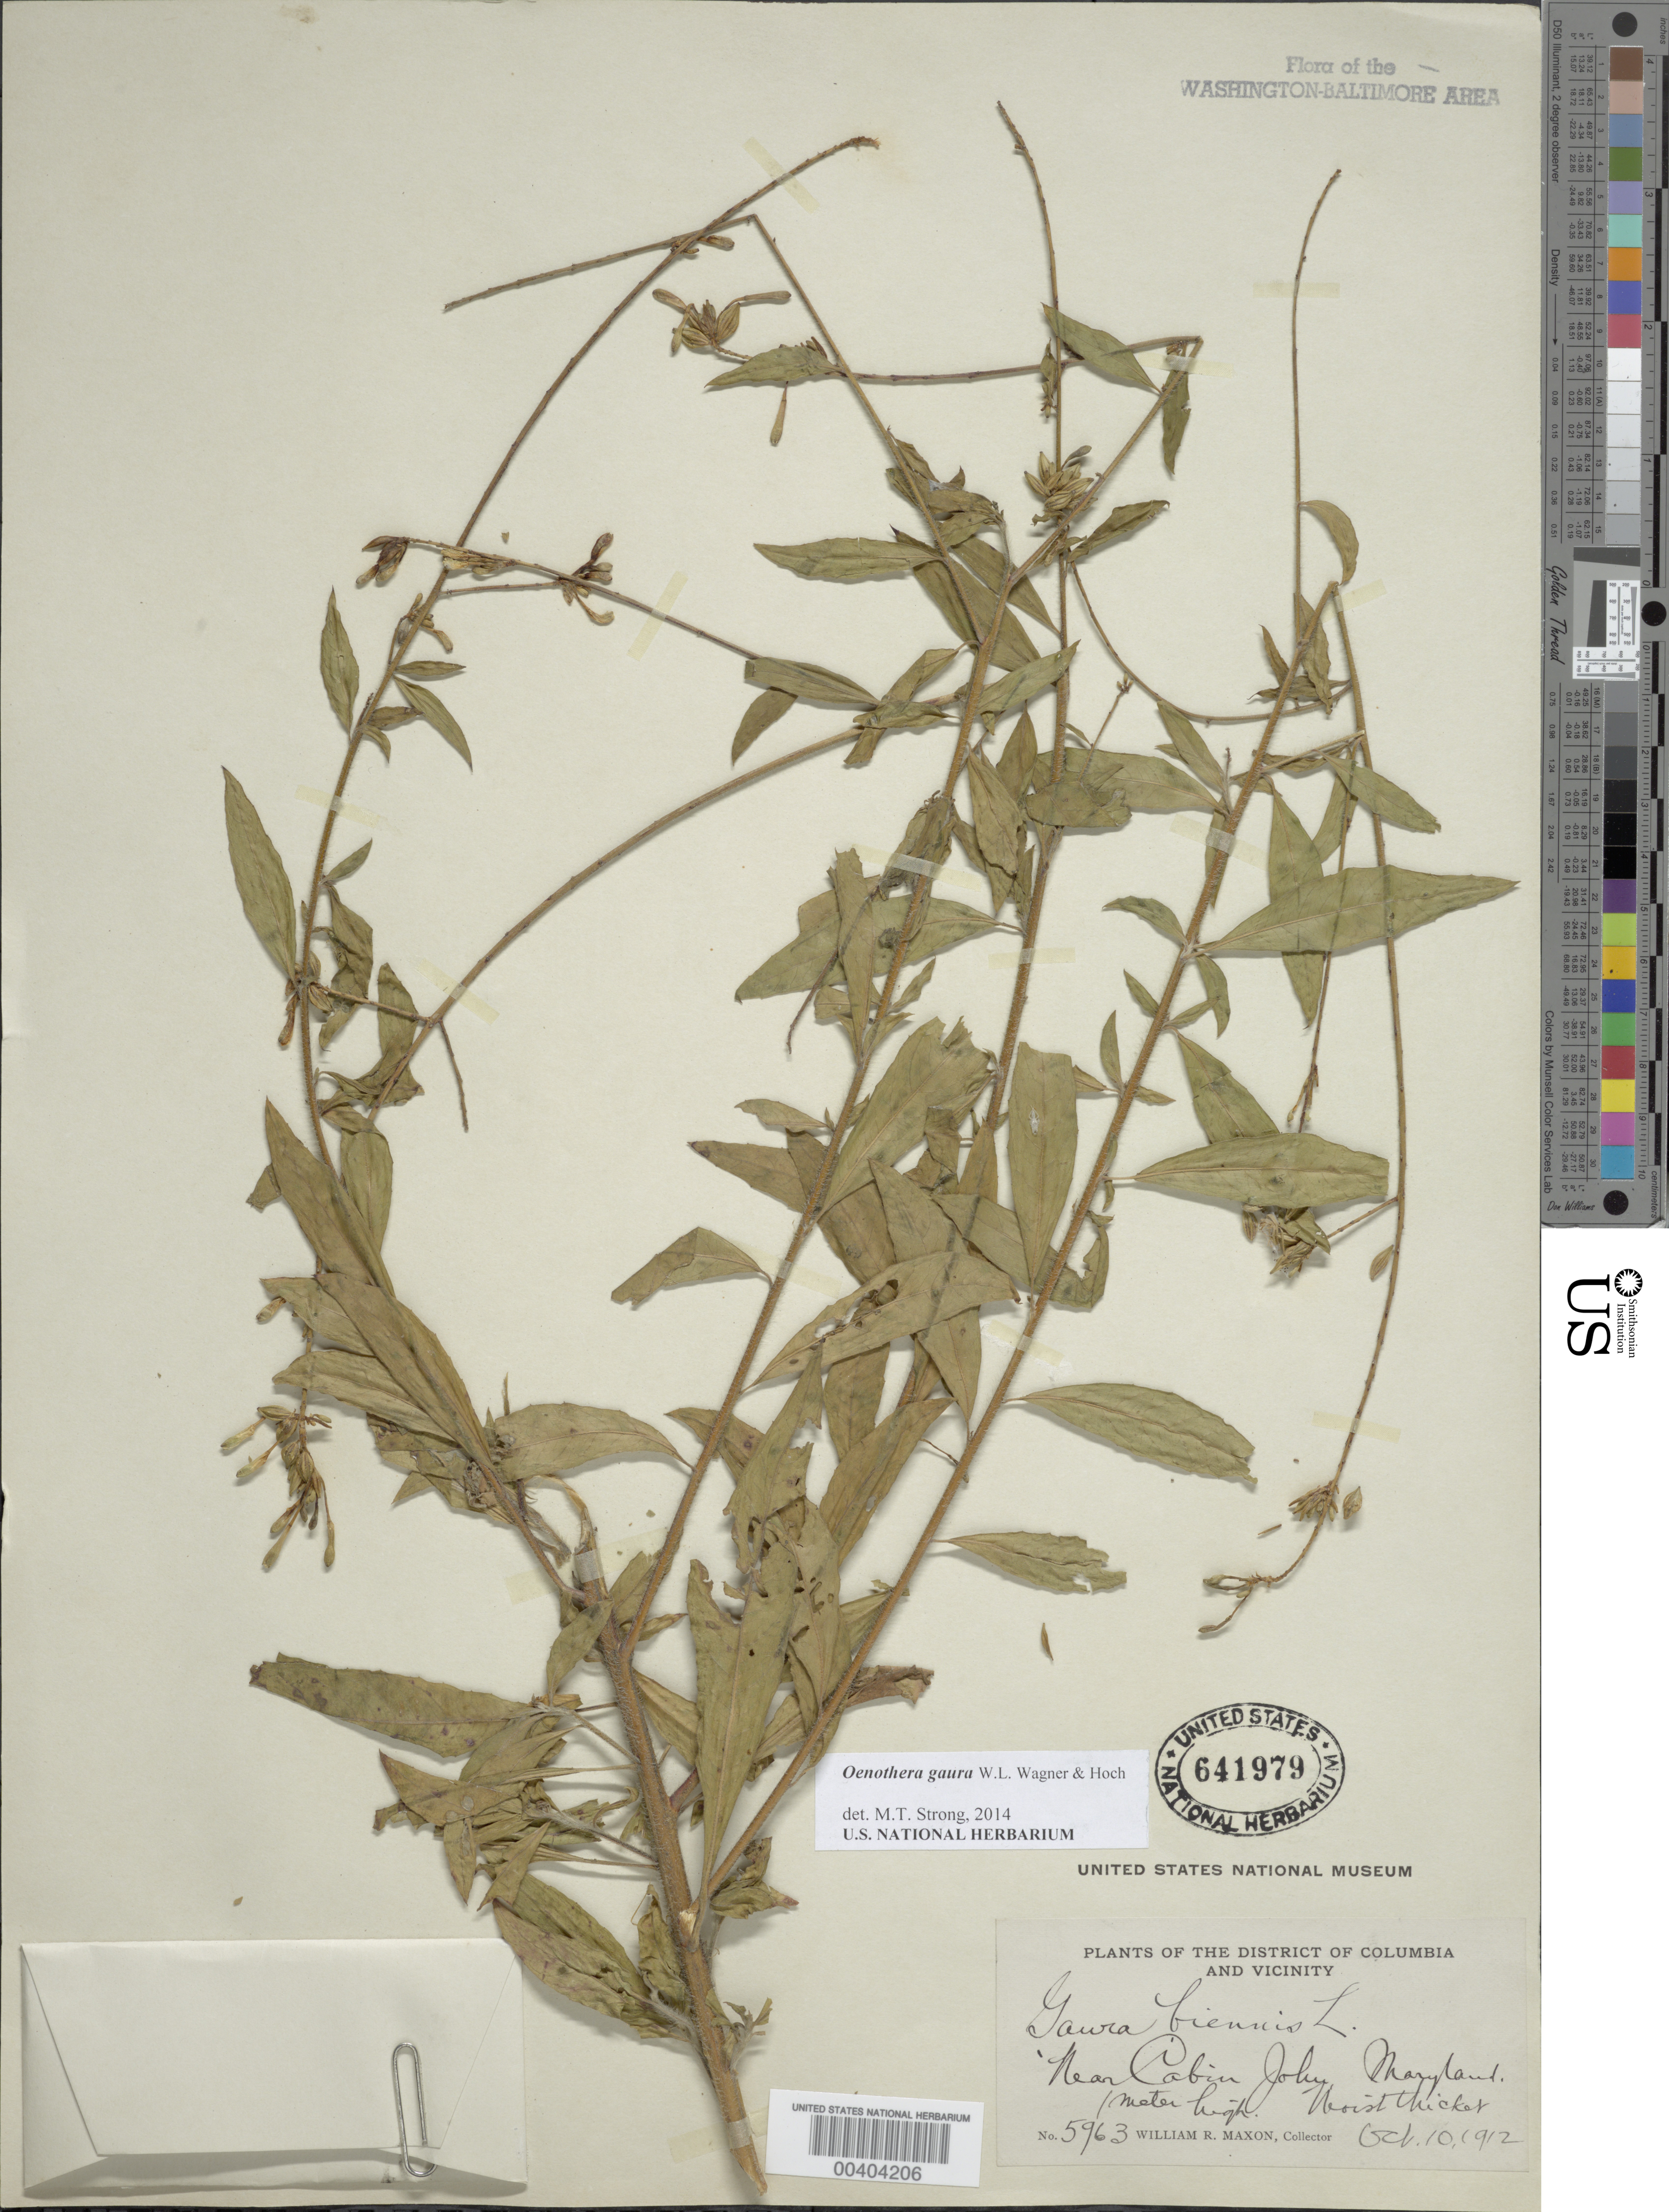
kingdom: Plantae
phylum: Tracheophyta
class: Magnoliopsida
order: Myrtales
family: Onagraceae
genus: Oenothera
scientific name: Oenothera gaura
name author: W.L. Wagner & Hoch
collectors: W. R. Maxon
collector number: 5963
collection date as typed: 10 Oct 1912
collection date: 1912-10-10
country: United States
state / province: Maryland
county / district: Montgomery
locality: Near Cabin John C. & O. Canal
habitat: Moist thicket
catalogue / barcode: US 641979